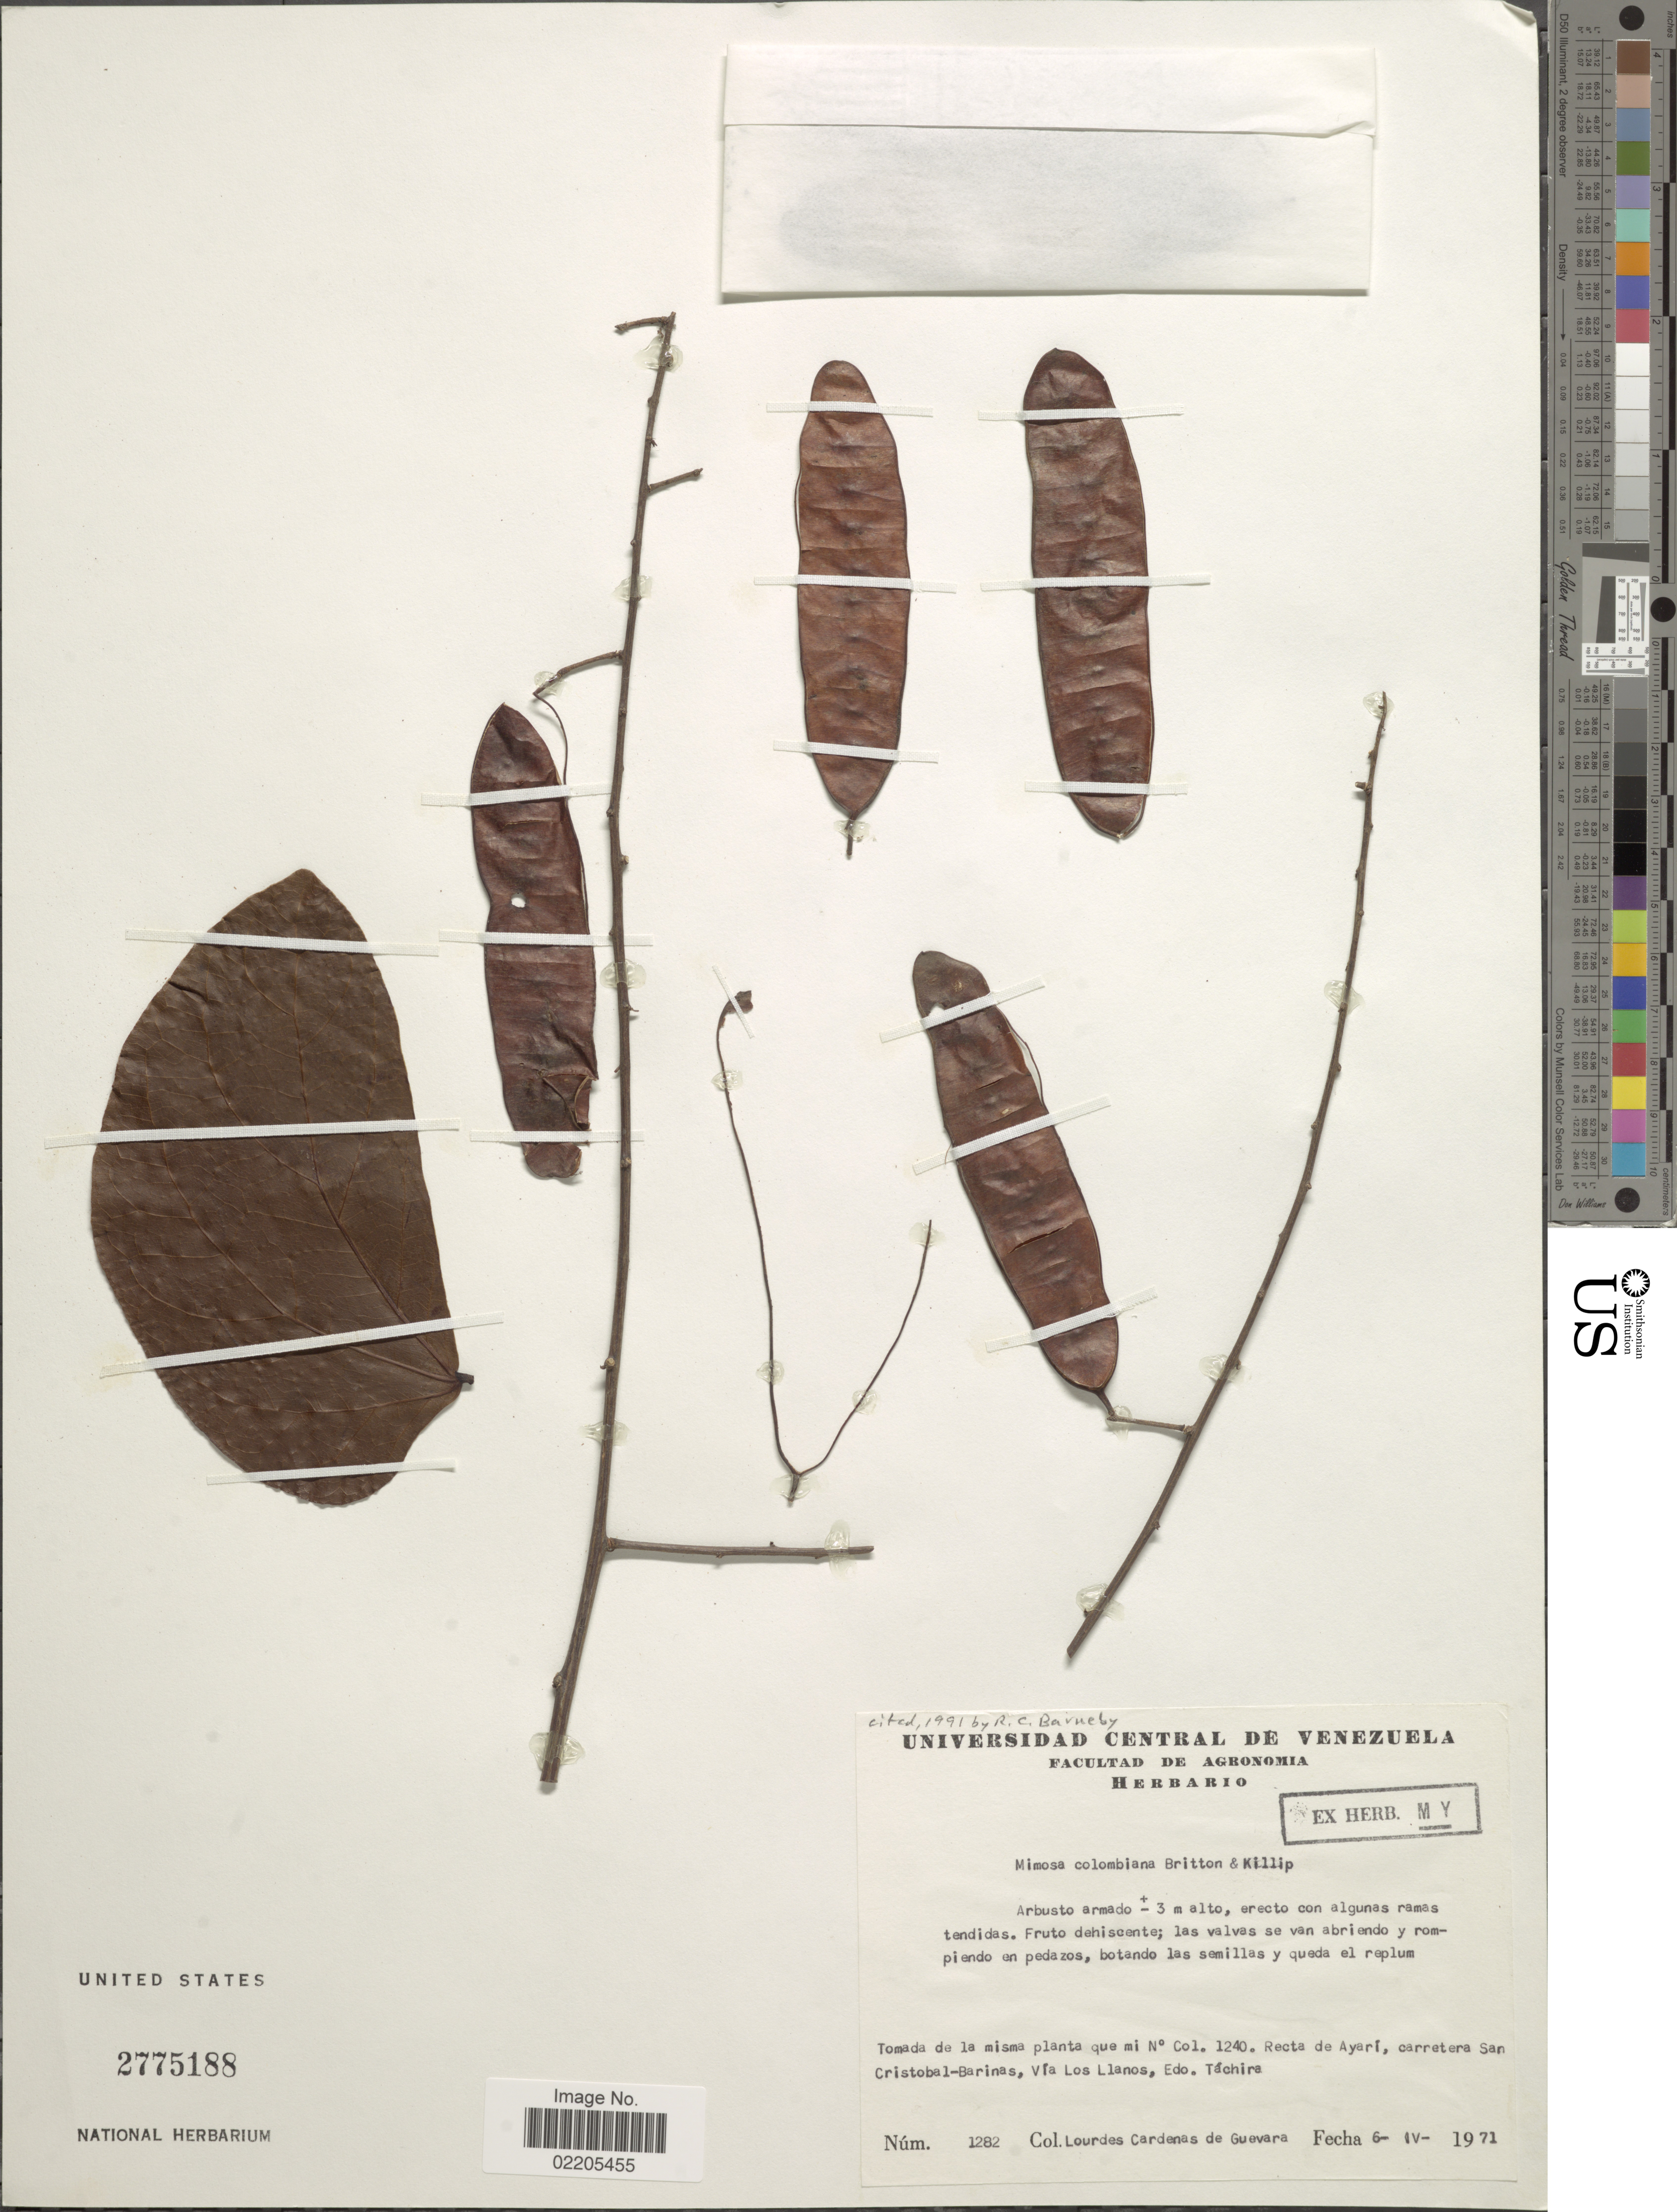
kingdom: Plantae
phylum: Tracheophyta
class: Magnoliopsida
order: Fabales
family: Fabaceae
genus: Mimosa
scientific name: Mimosa colombiana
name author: Britton & Killip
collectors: L. De Guevara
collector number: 1282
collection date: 1971-04-06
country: Venezuela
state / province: Tachira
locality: Tomada de la misma planta que mi No Col. 1240, Recta de Ayari, carretera San Cristobal-Barinas, Via Los Llanos.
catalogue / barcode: US 2775188